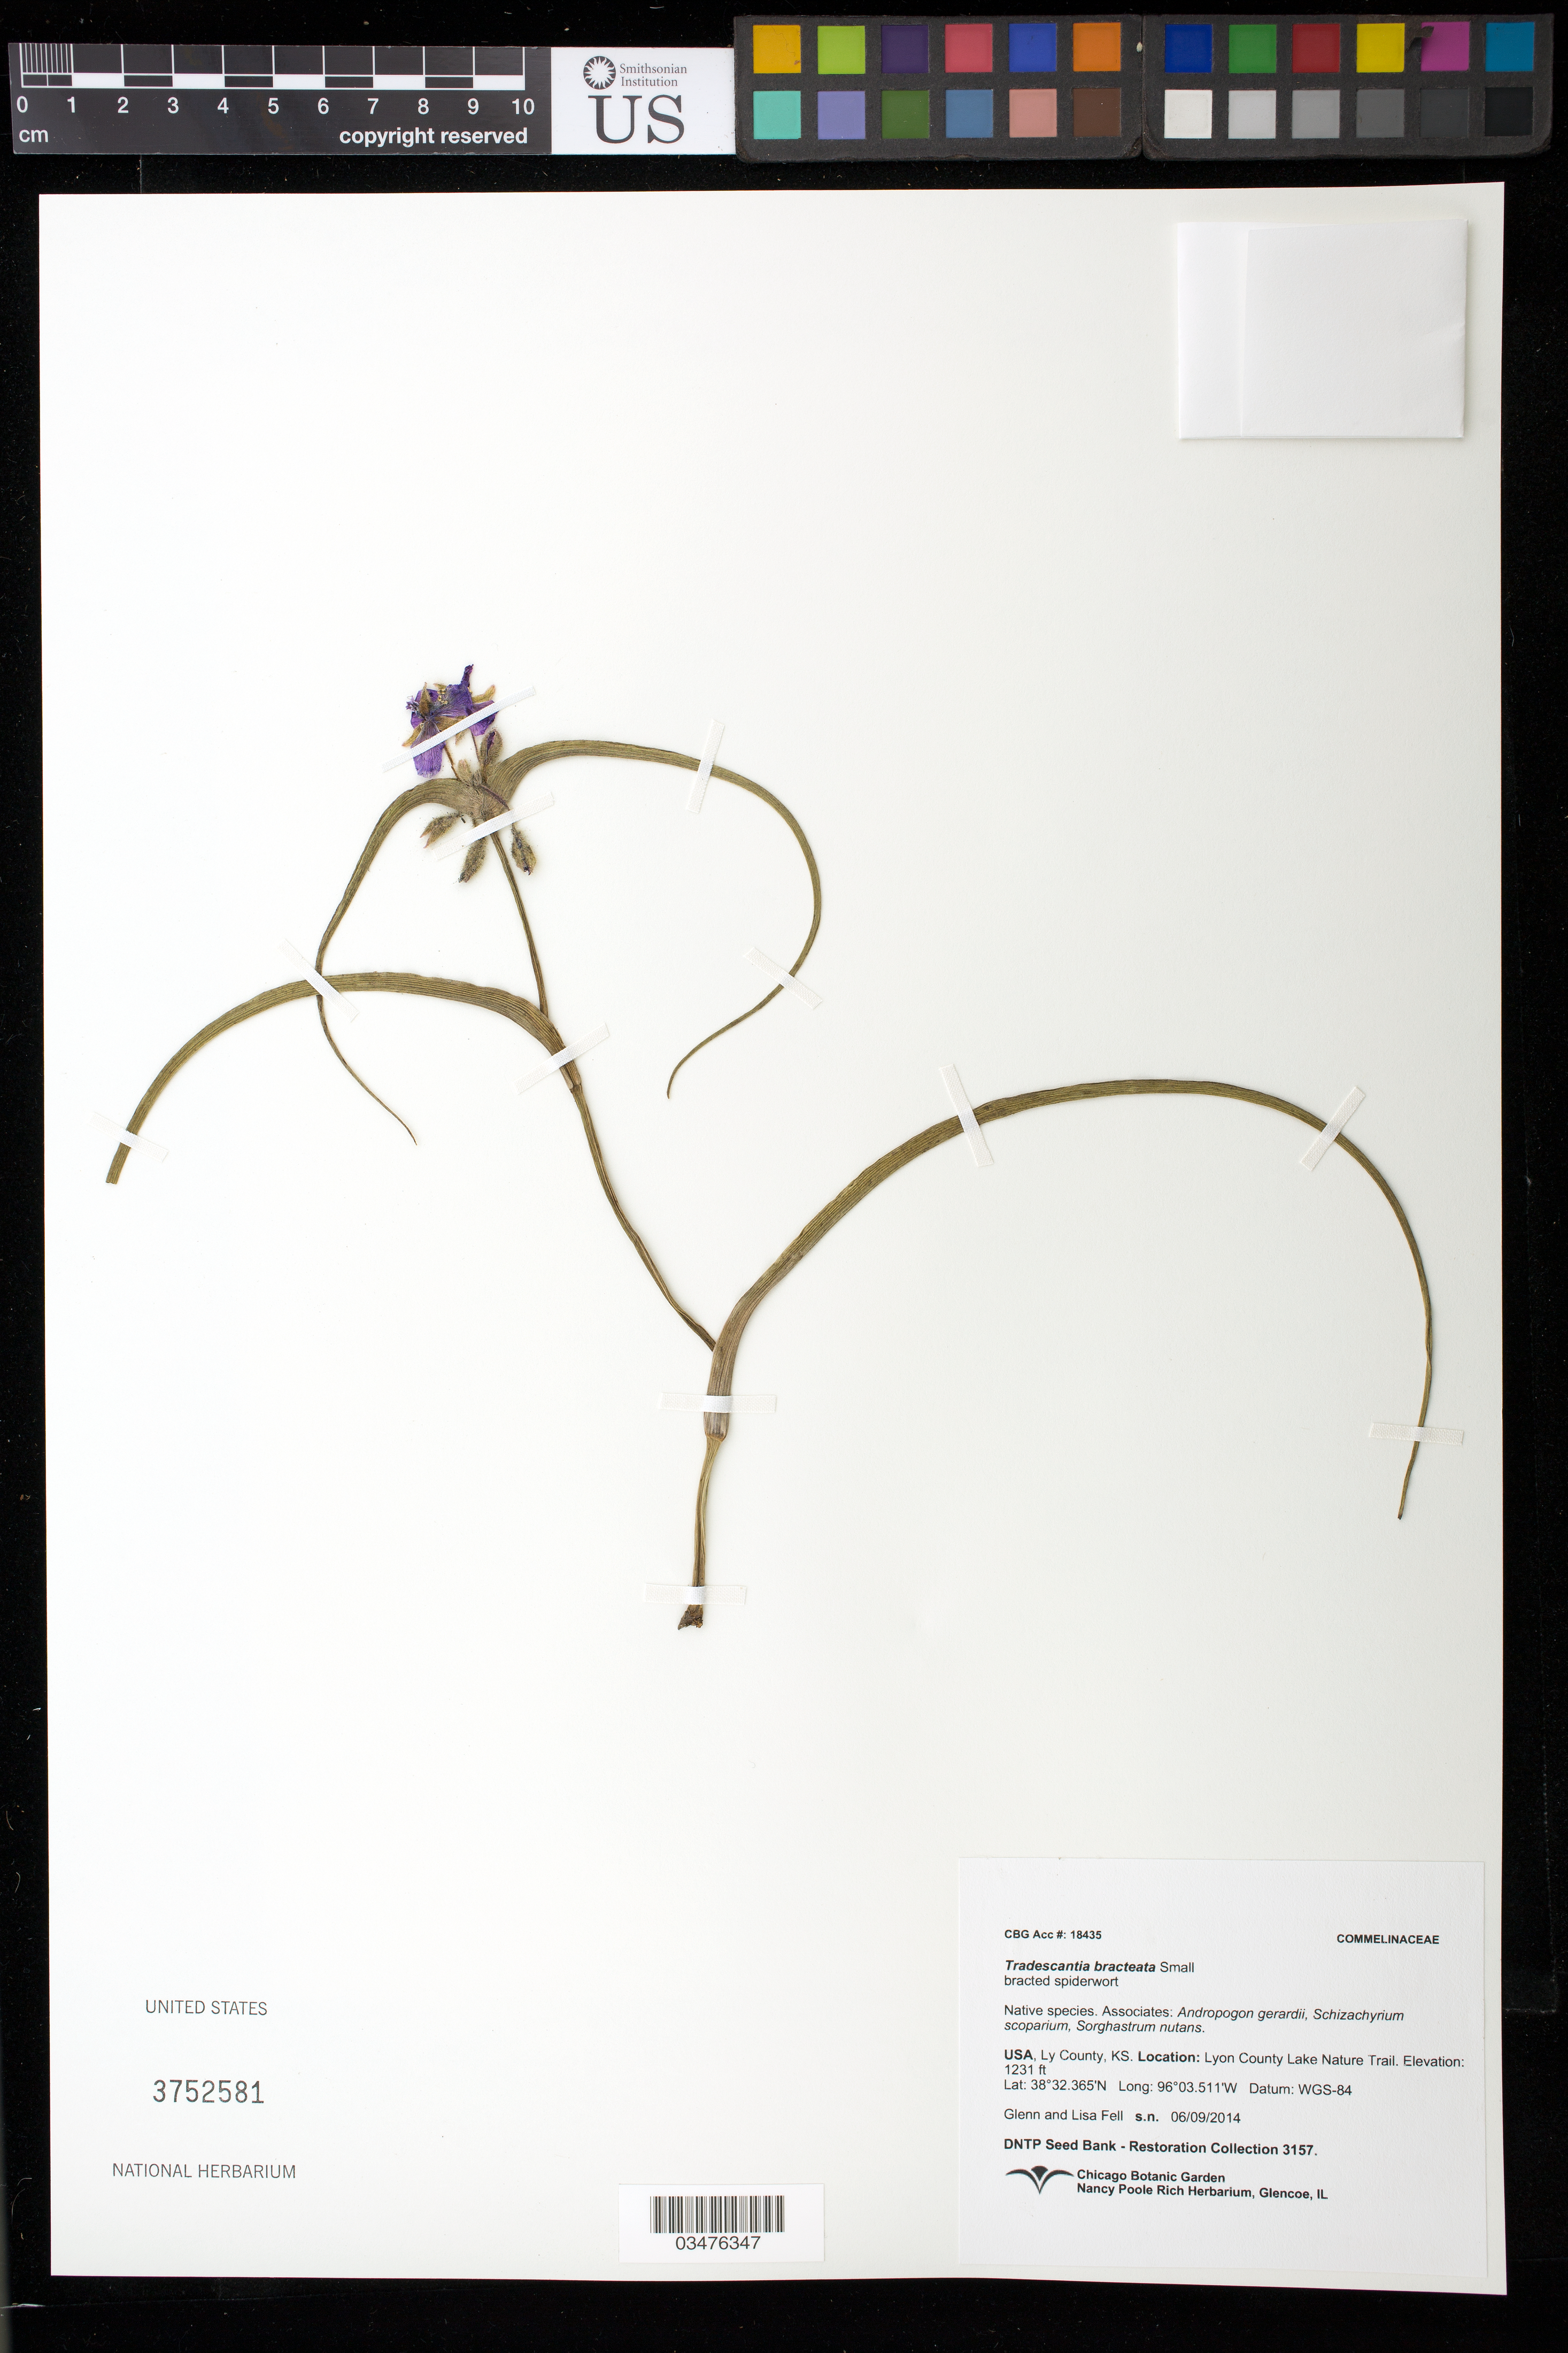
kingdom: Plantae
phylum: Tracheophyta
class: Liliopsida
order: Commelinales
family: Commelinaceae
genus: Tradescantia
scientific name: Tradescantia bracteata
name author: Small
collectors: G. Fell & L. Fell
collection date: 2014-06-09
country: United States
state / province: Kansas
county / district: Lyon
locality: Lyon County Lake Nature Trail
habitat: With Andropogon gerardii, Schizachyrium scorparium, Sorgastrum nutans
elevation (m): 375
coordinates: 38 32.365 N, 96 03.511 W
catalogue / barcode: US 3752581